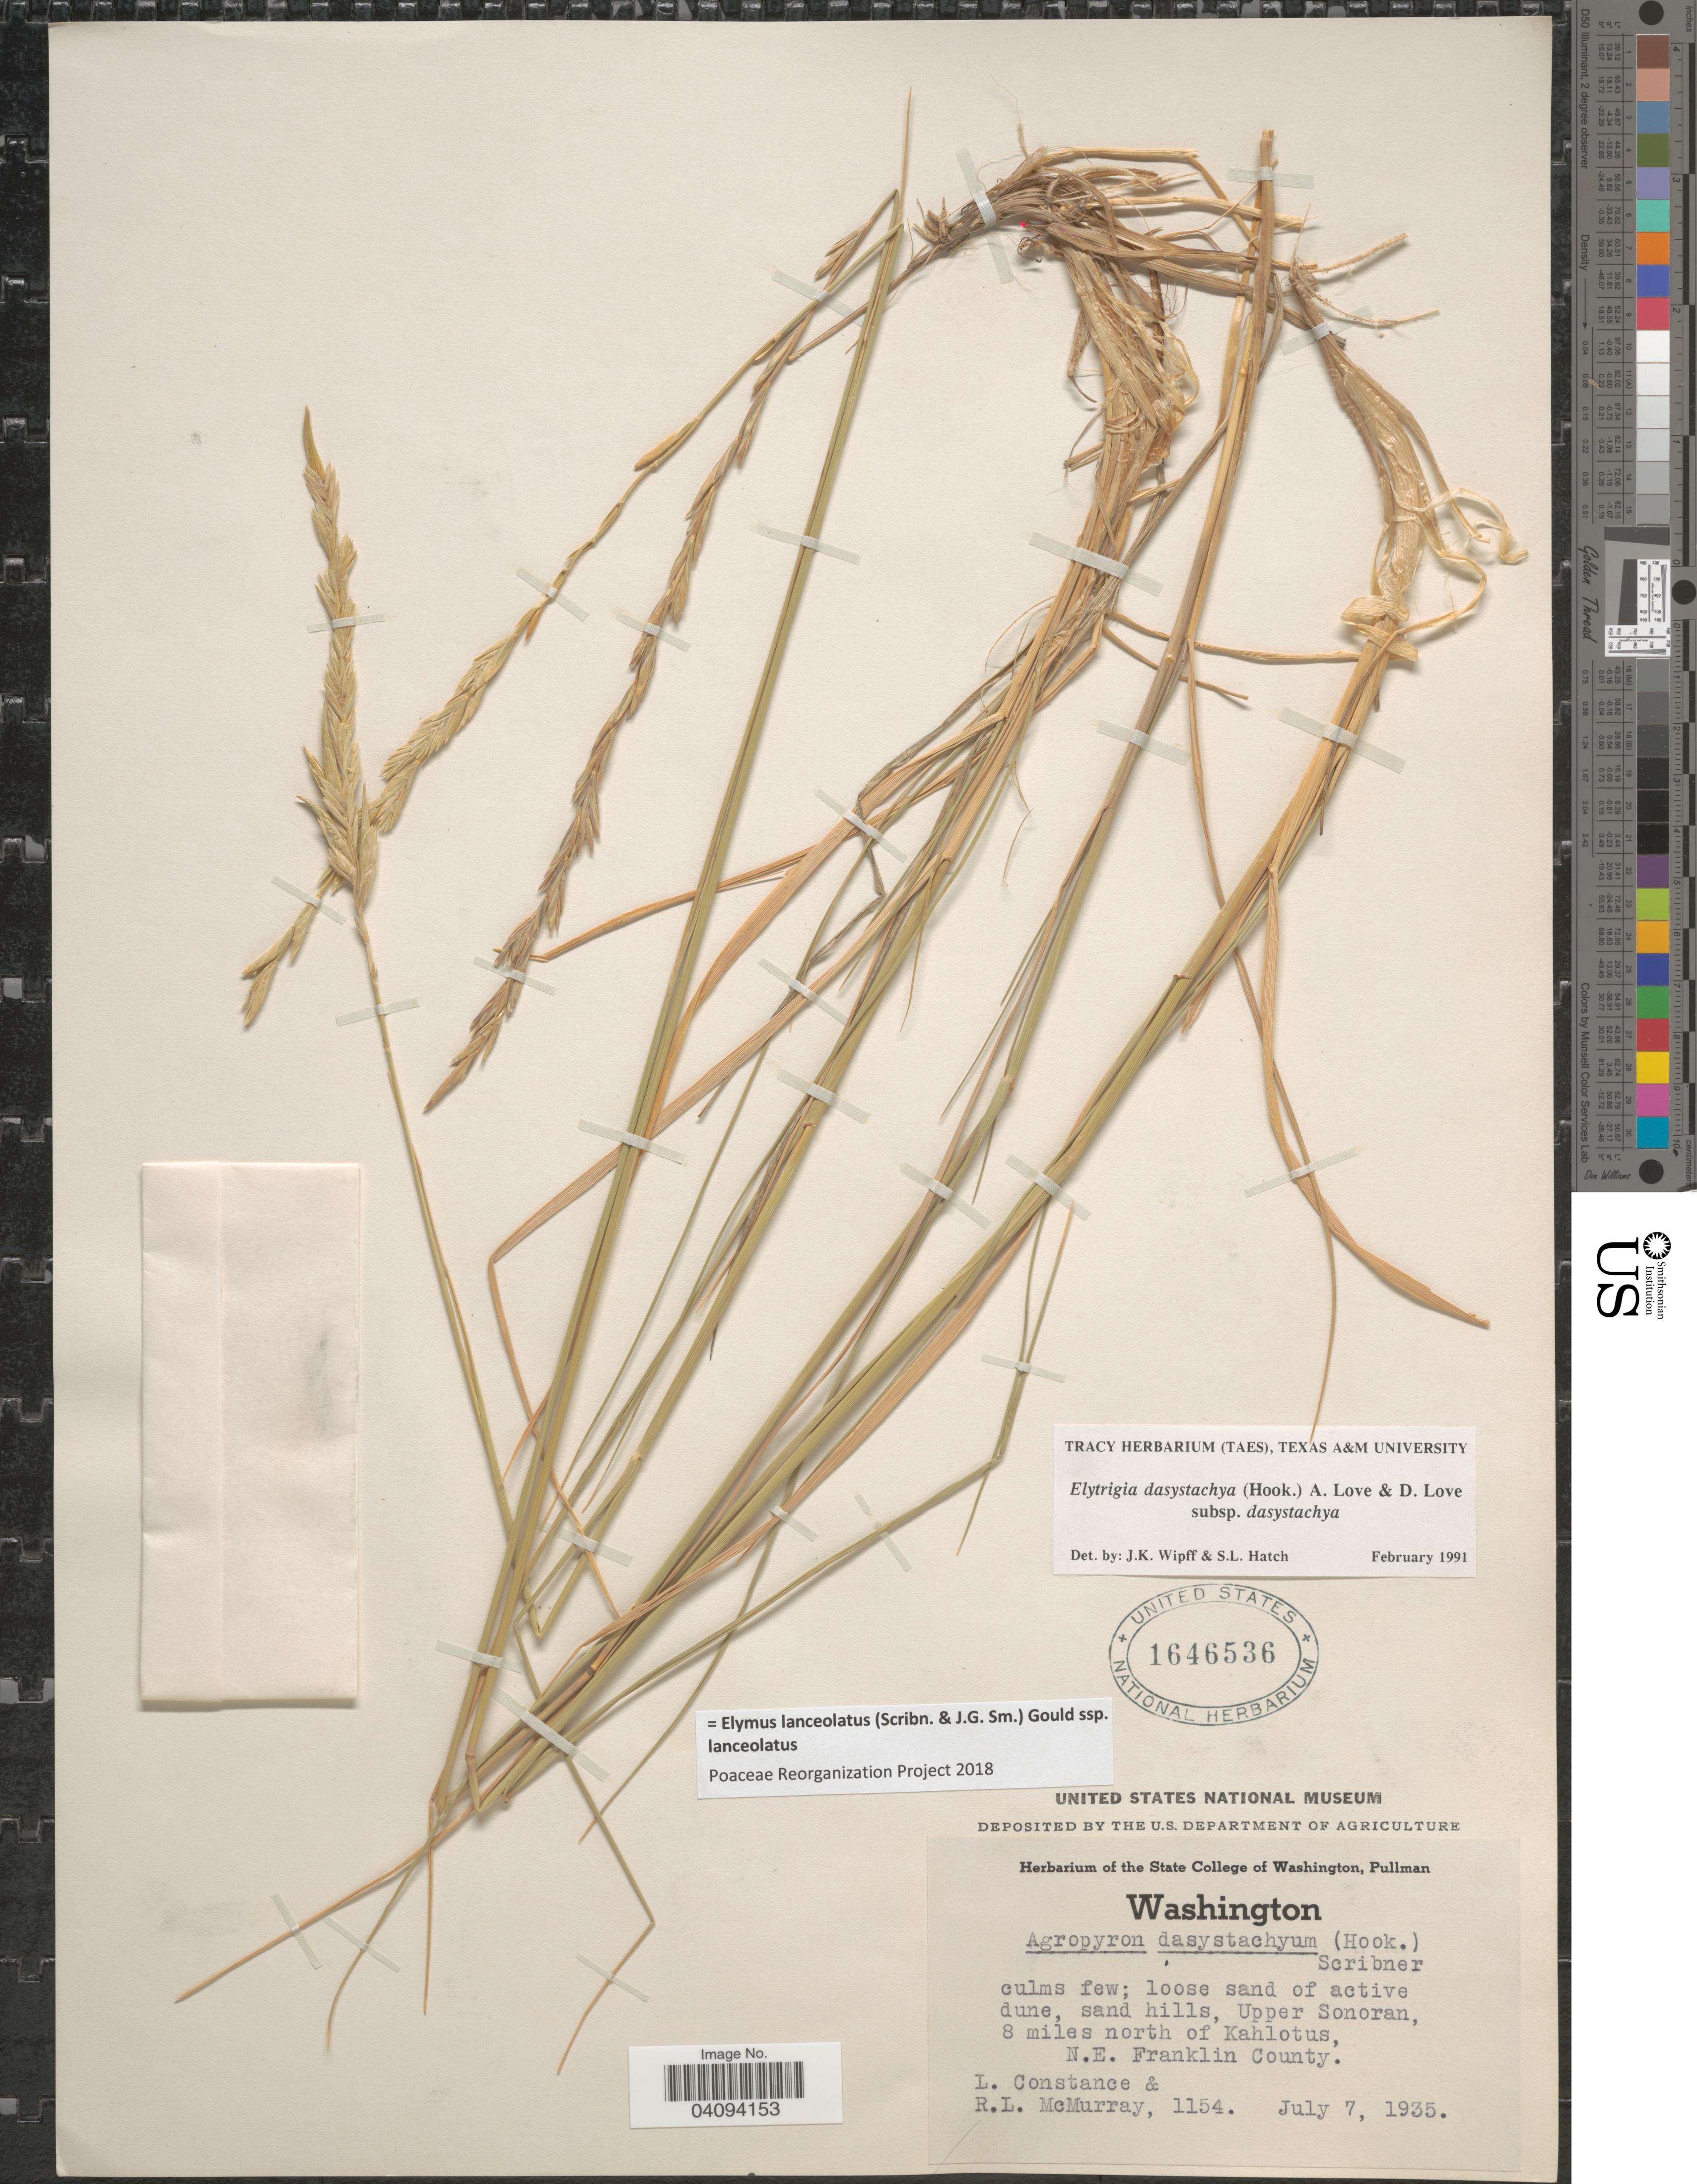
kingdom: Plantae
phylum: Tracheophyta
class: Liliopsida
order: Poales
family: Poaceae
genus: Elymus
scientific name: Elymus lanceolatus subsp. lanceolatus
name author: (Scribn. & J.G. Sm.) Gould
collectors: L. Constance & R. McMurray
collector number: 1154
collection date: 1935-07-07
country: United States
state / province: Washington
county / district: Franklin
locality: Upper Sonoran, 8 miles north of Kahlotus, N.E. Franklin County.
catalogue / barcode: US 1646536